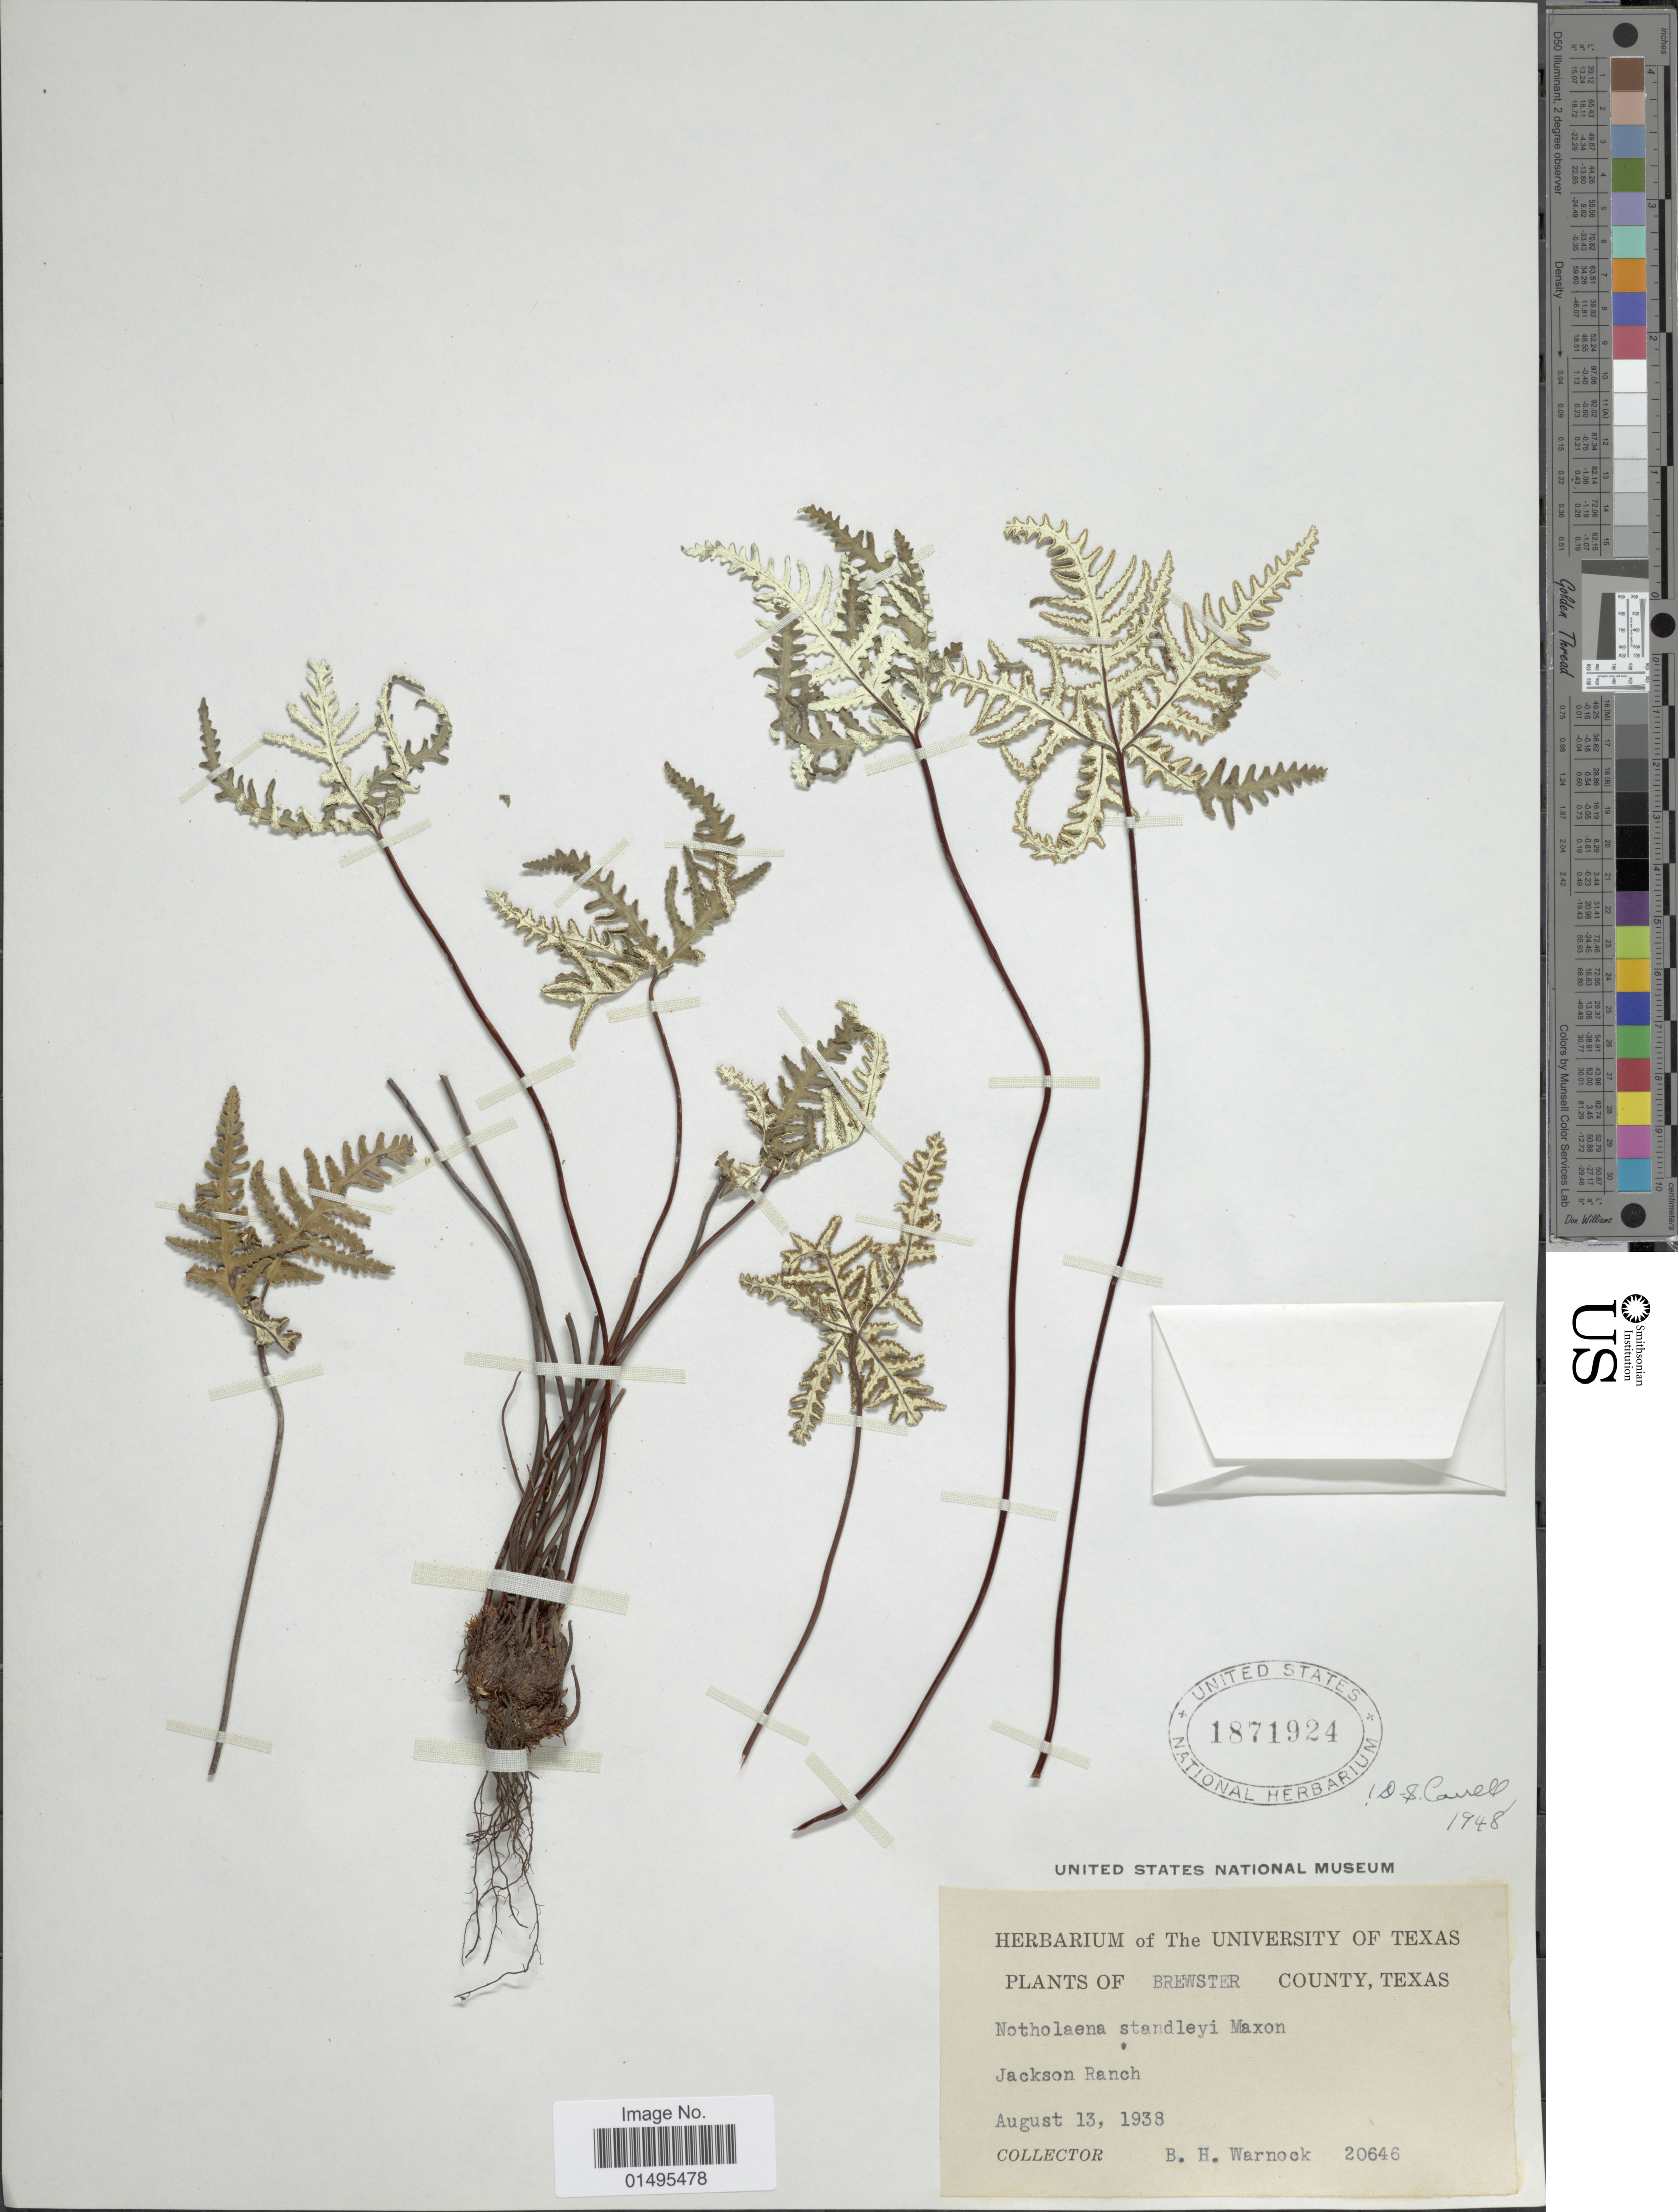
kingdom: Plantae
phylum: Tracheophyta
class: Polypodiopsida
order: Polypodiales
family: Pteridaceae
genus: Notholaena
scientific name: Notholaena standleyi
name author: Maxon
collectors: B. H. Warnock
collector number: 20646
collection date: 1938-08-13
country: United States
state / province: Texas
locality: Brewster, Jackson Ranch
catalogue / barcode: US 1871924